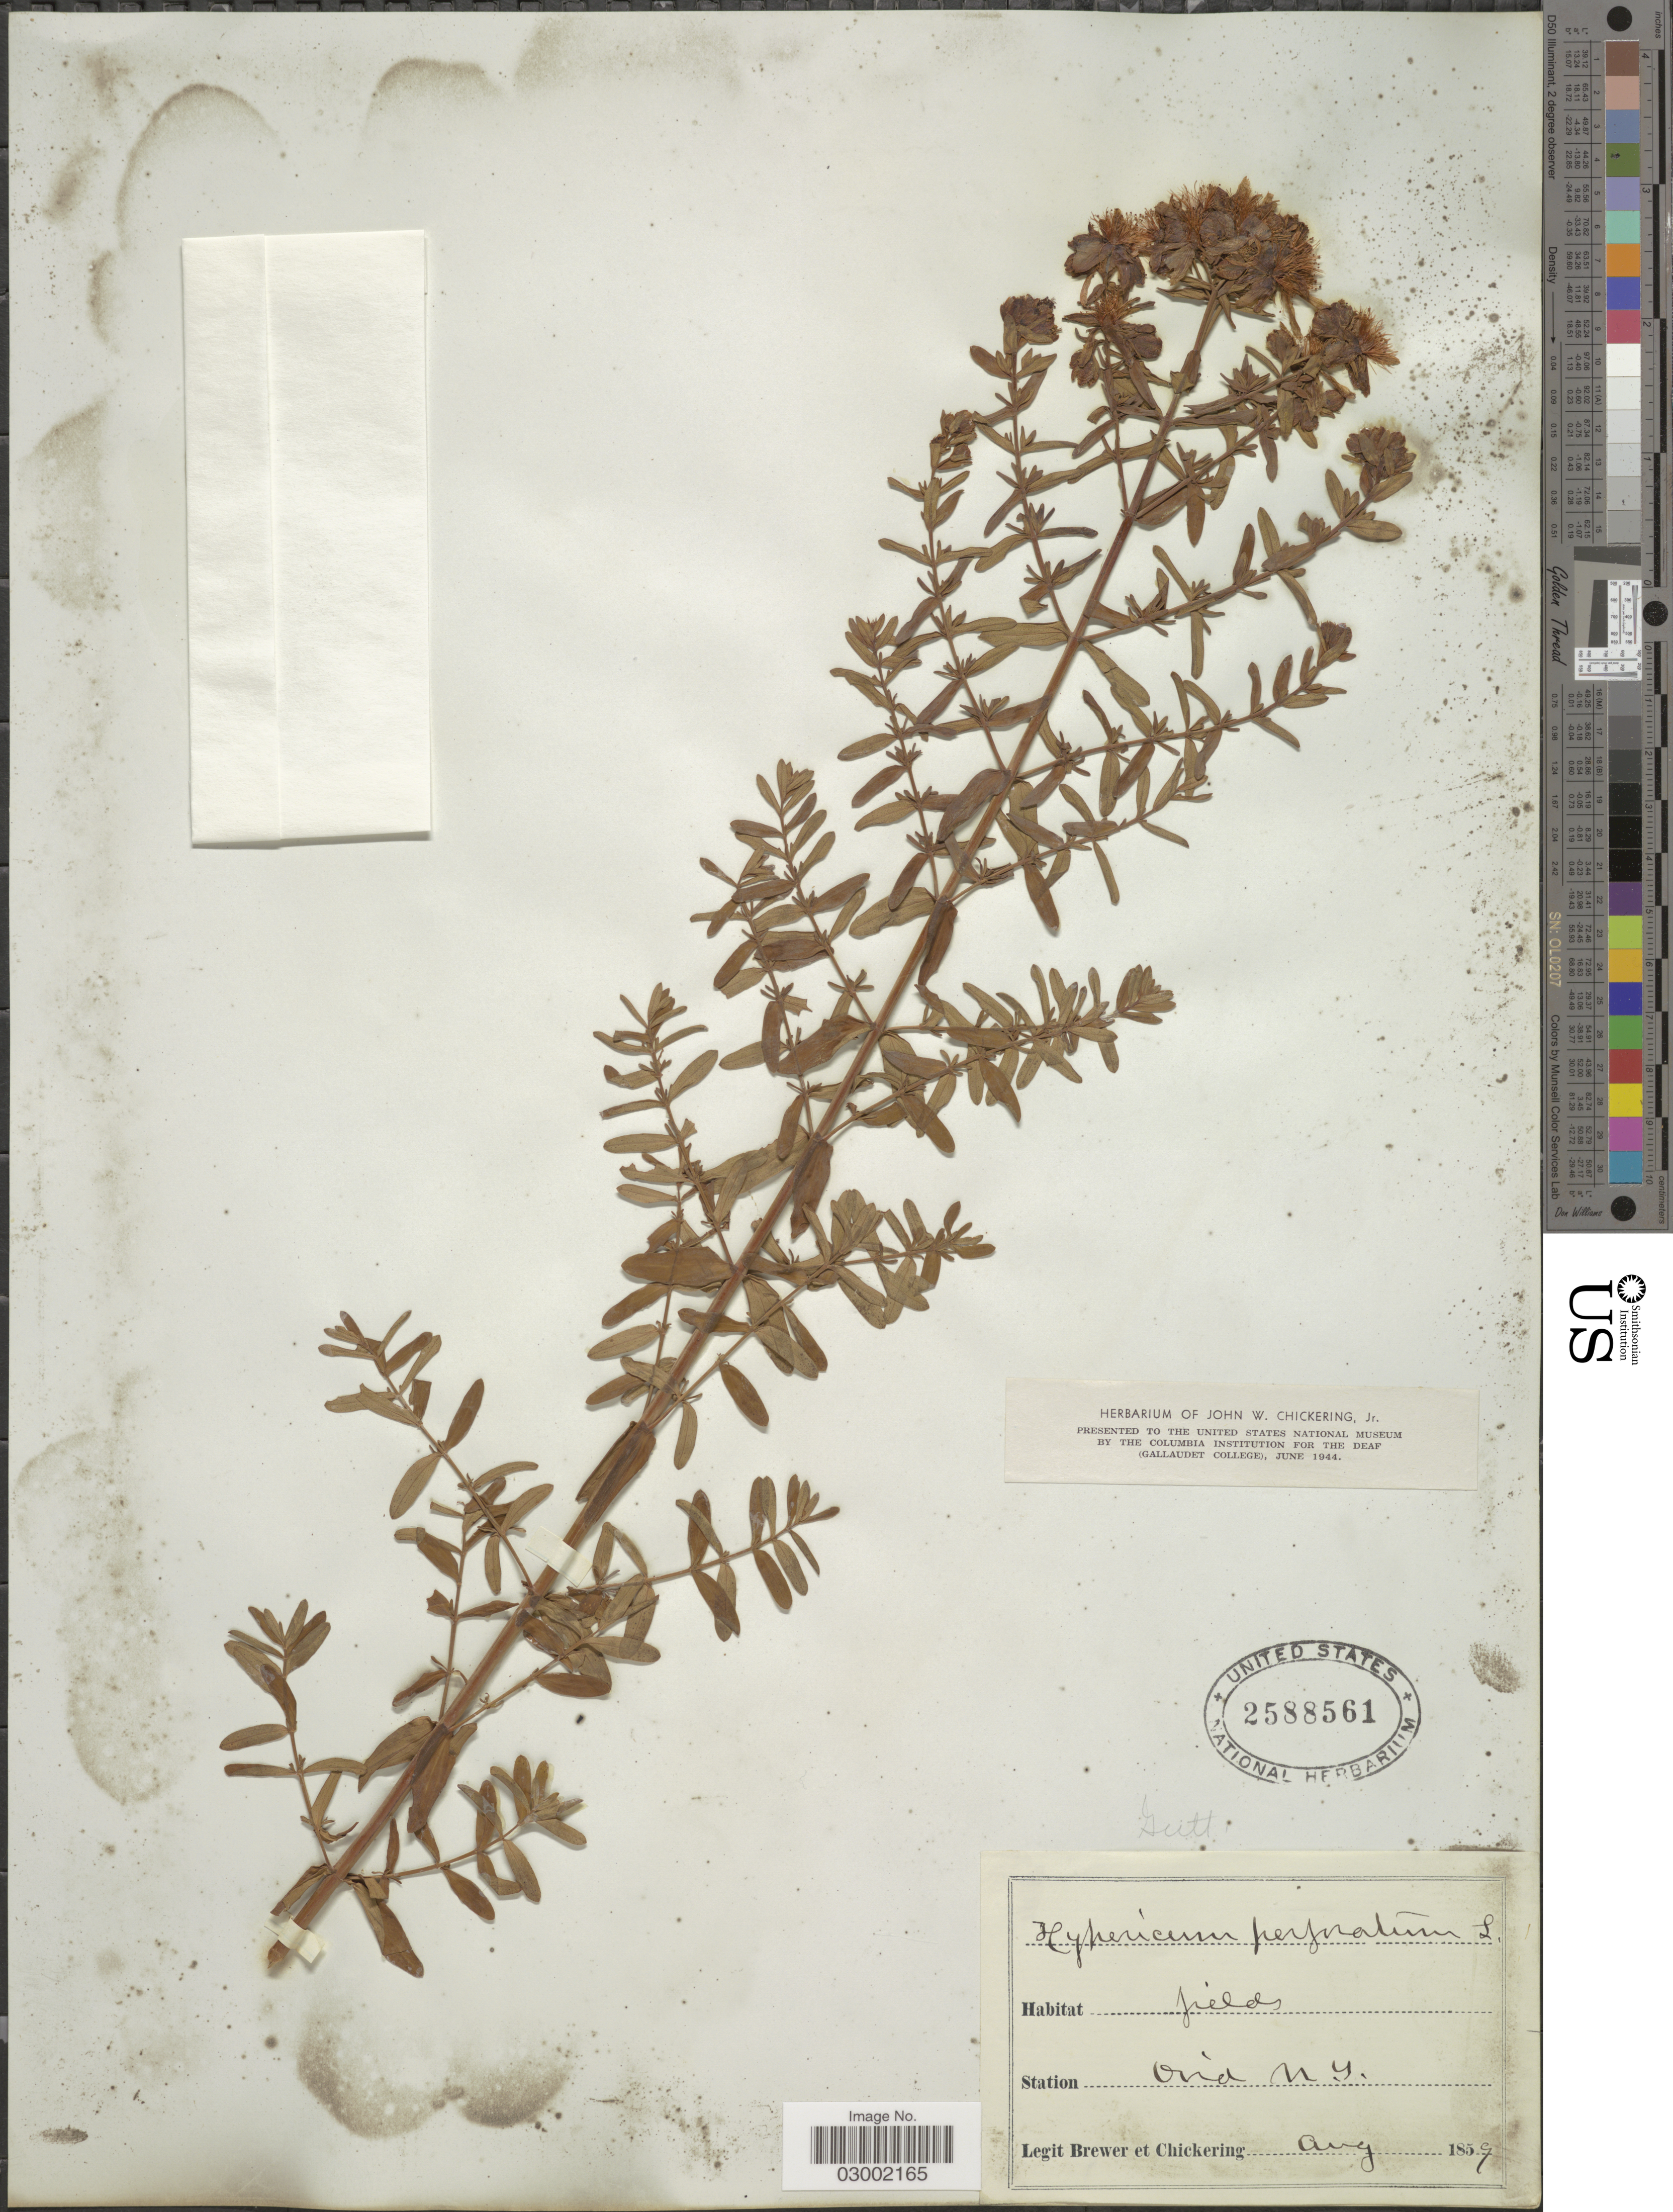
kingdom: Plantae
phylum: Tracheophyta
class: Magnoliopsida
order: Malpighiales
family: Hypericaceae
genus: Hypericum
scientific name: Hypericum perforatum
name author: L.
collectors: -. Brewer & -. Chickering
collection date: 1859-08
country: United States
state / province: New York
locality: Station Ovid NY.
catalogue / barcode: US 2588561